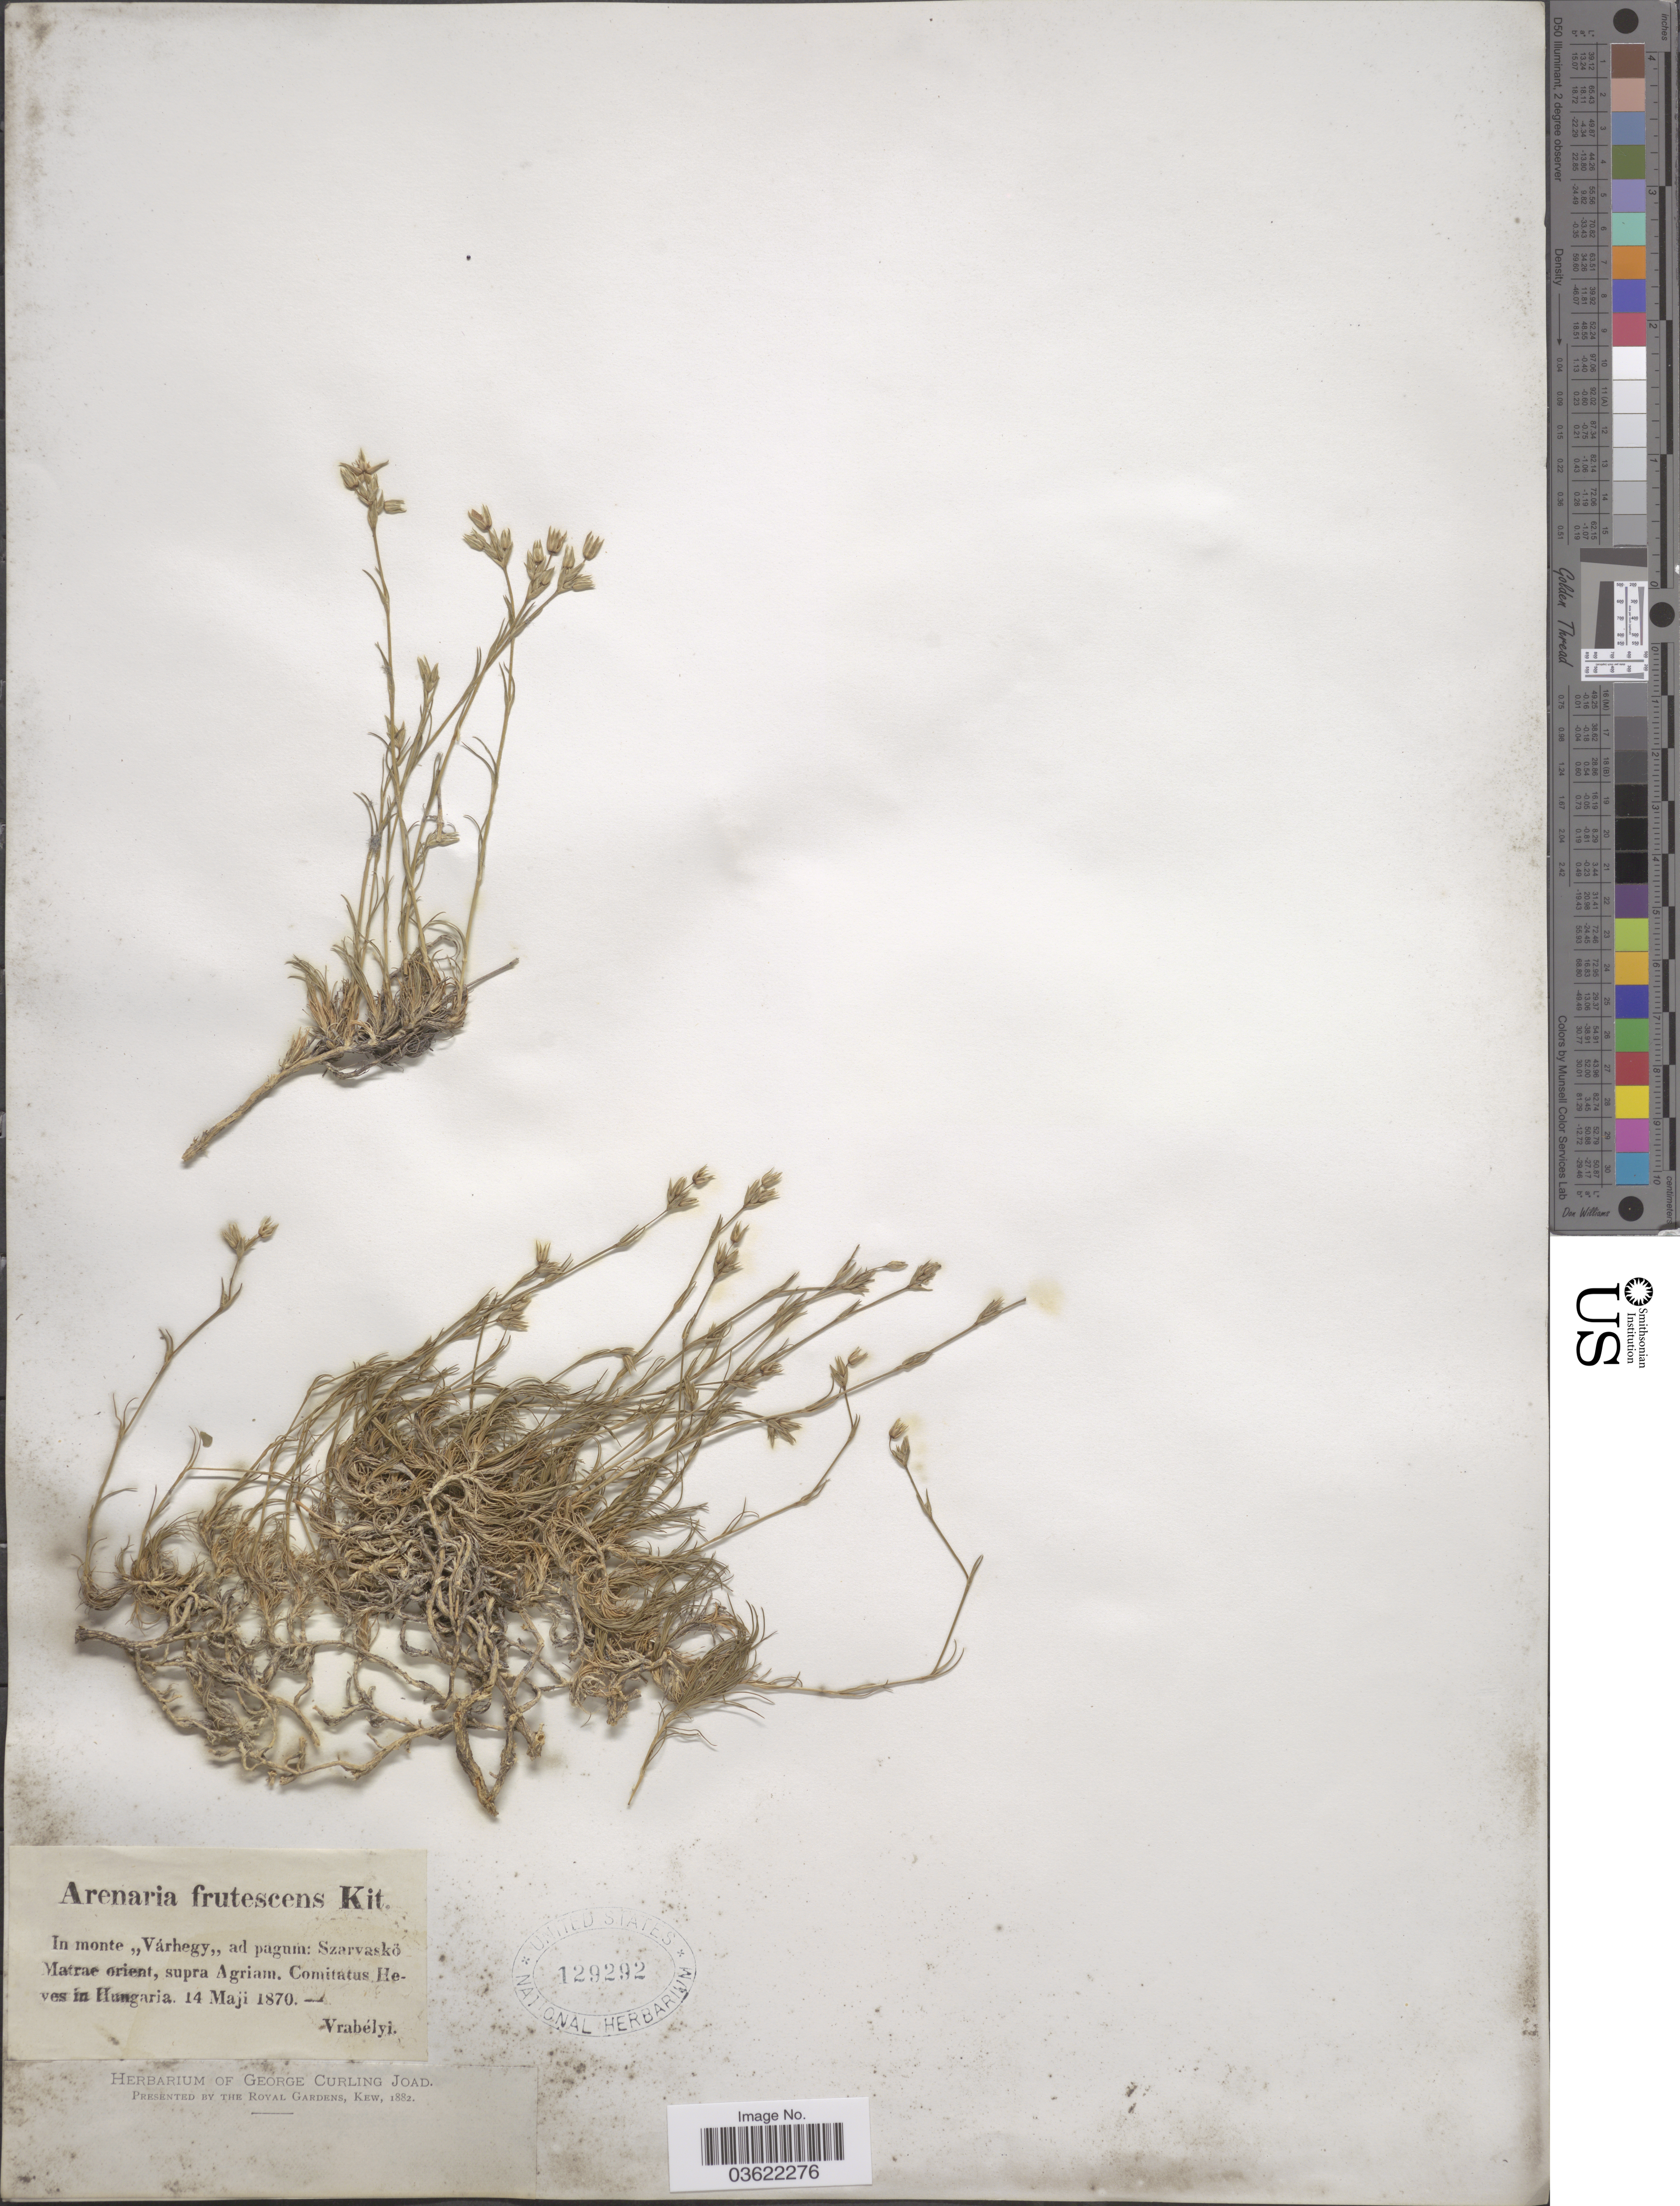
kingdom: Plantae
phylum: Tracheophyta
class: Magnoliopsida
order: Caryophyllales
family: Caryophyllaceae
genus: Arenaria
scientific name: Arenaria frutescens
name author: Kit.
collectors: Vrabélyi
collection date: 1870-05-14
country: Hungary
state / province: Heves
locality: In monte "Várhegy" ad paguin: Szarvaskö Vlatrae orient, supra Agriam. Comitatus Heves in Hungaria.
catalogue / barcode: US 129292